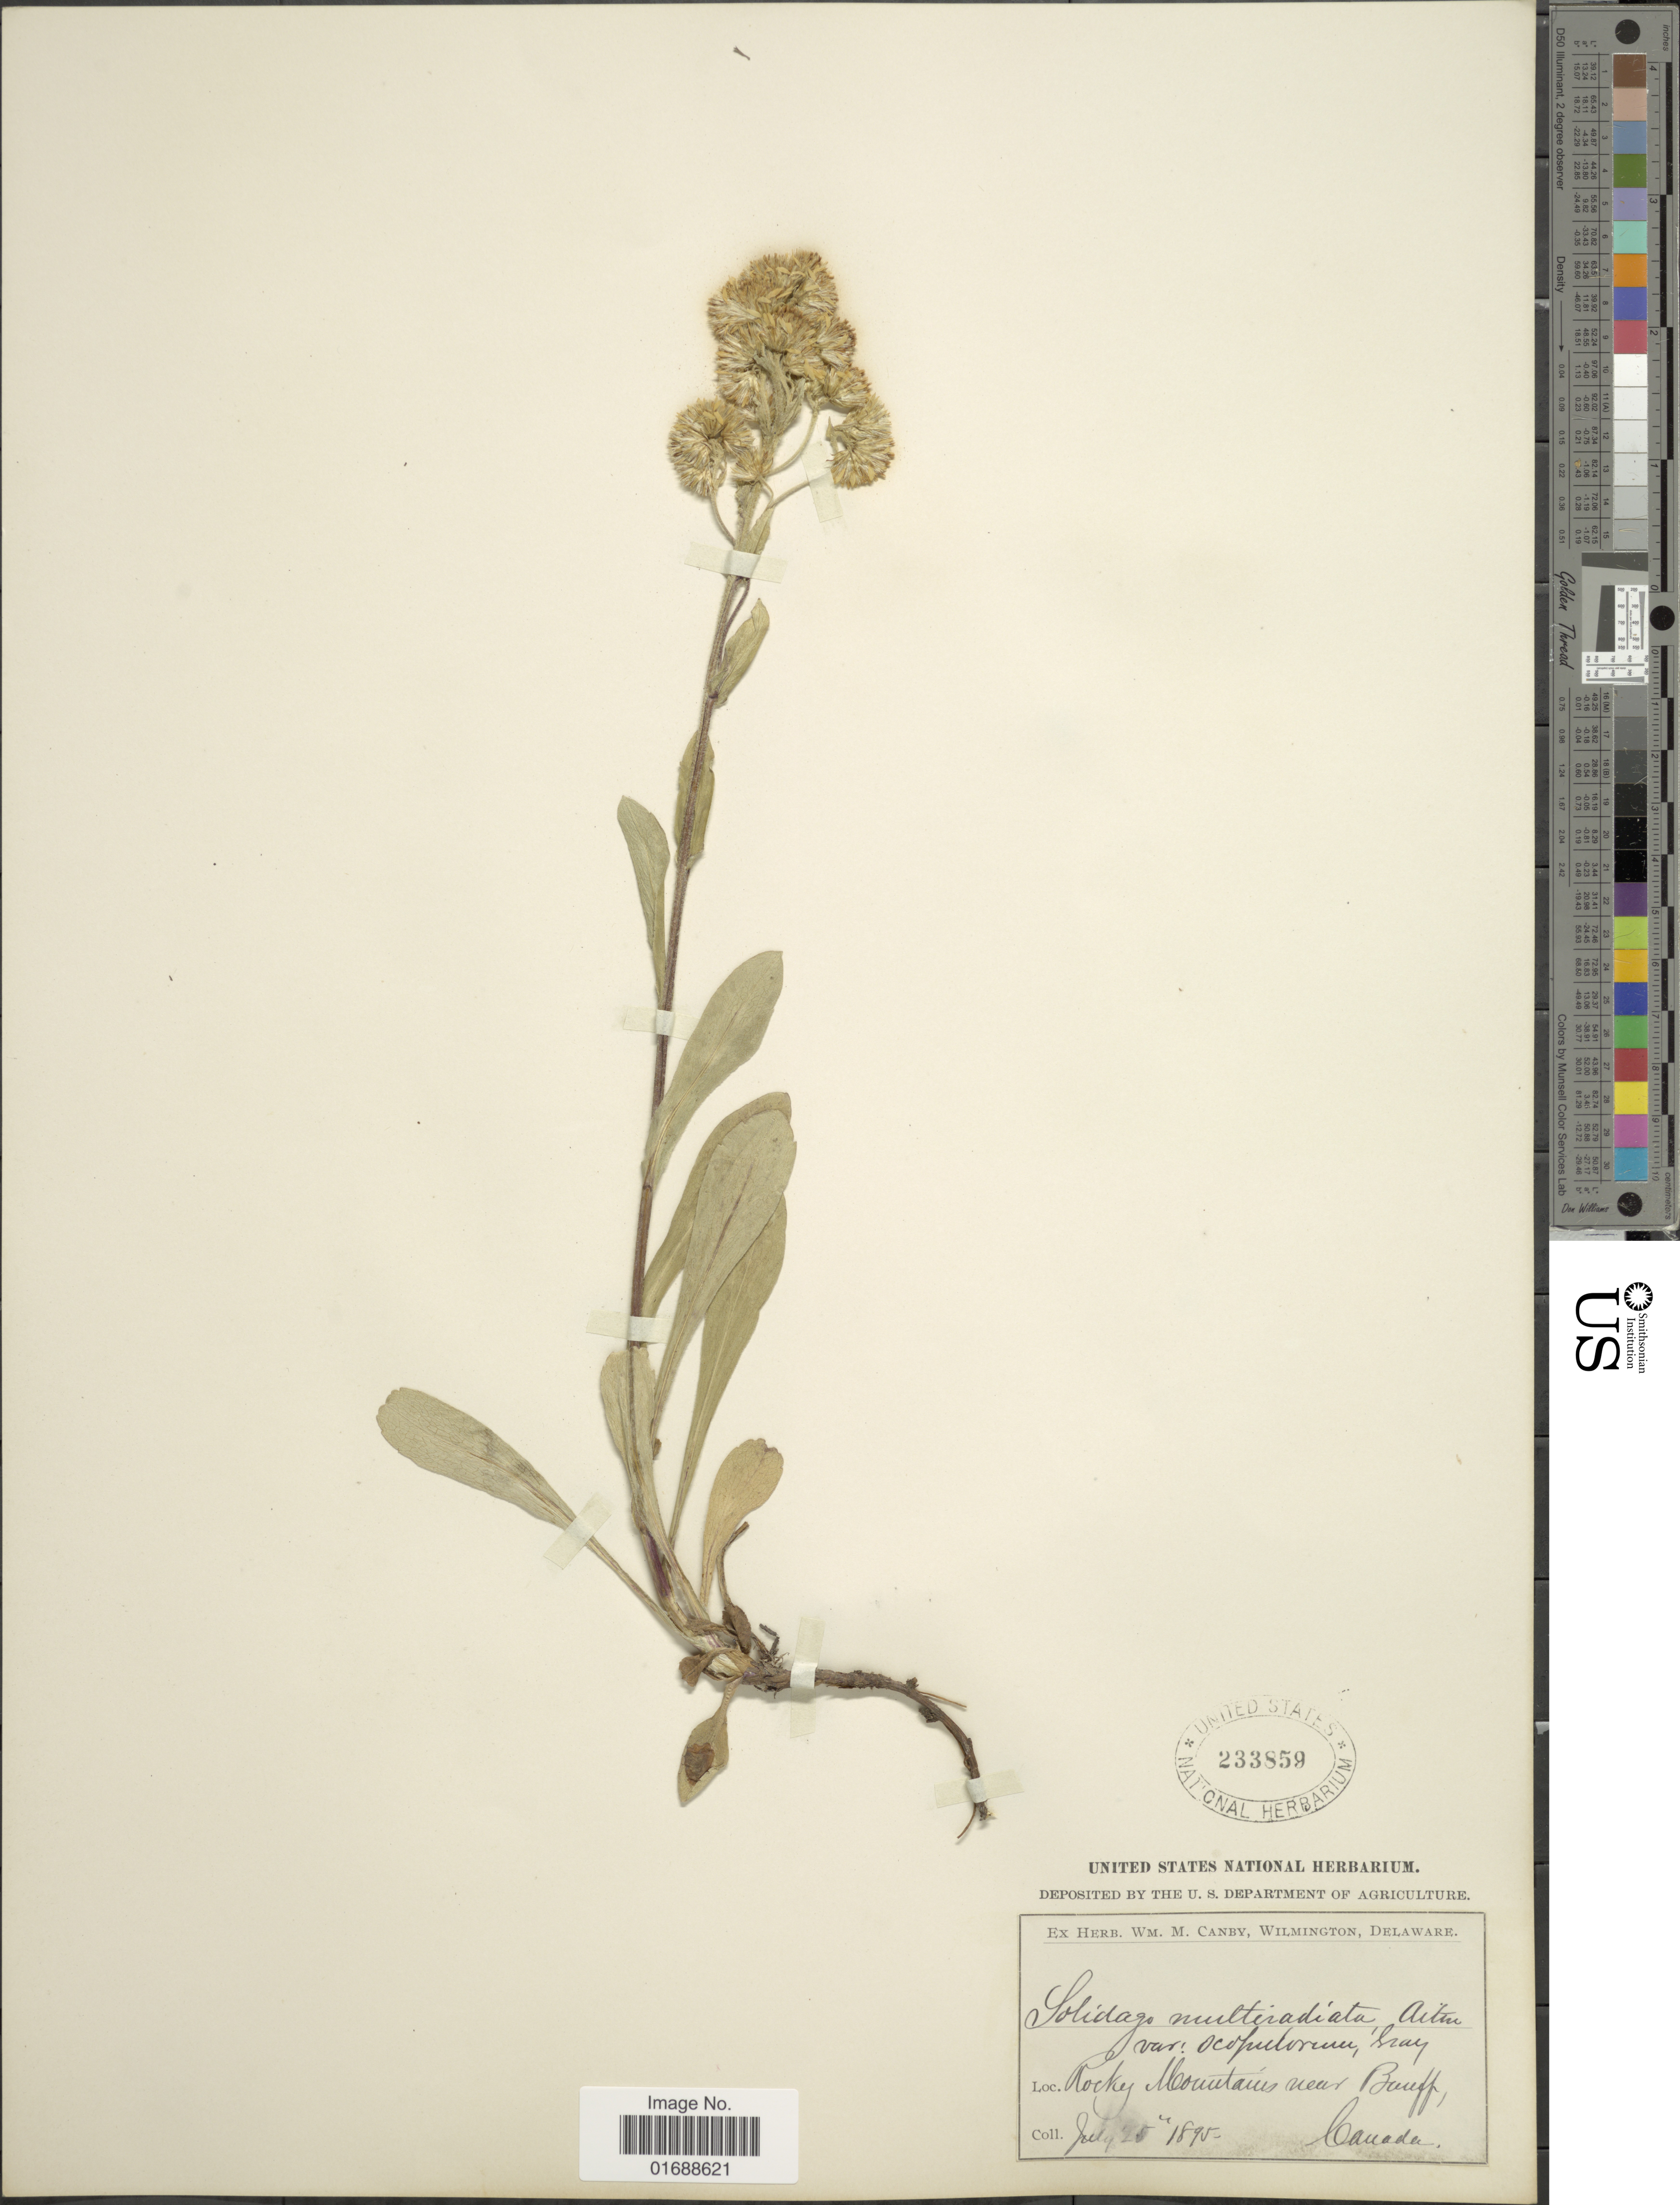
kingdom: Plantae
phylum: Tracheophyta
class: Magnoliopsida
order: Asterales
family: Asteraceae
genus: Solidago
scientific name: Solidago multiradiata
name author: Aiton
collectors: ex herb. W.M. Canby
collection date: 1895-07-25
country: Canada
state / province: Alberta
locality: Rocky Mountains near Banff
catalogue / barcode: US 233859